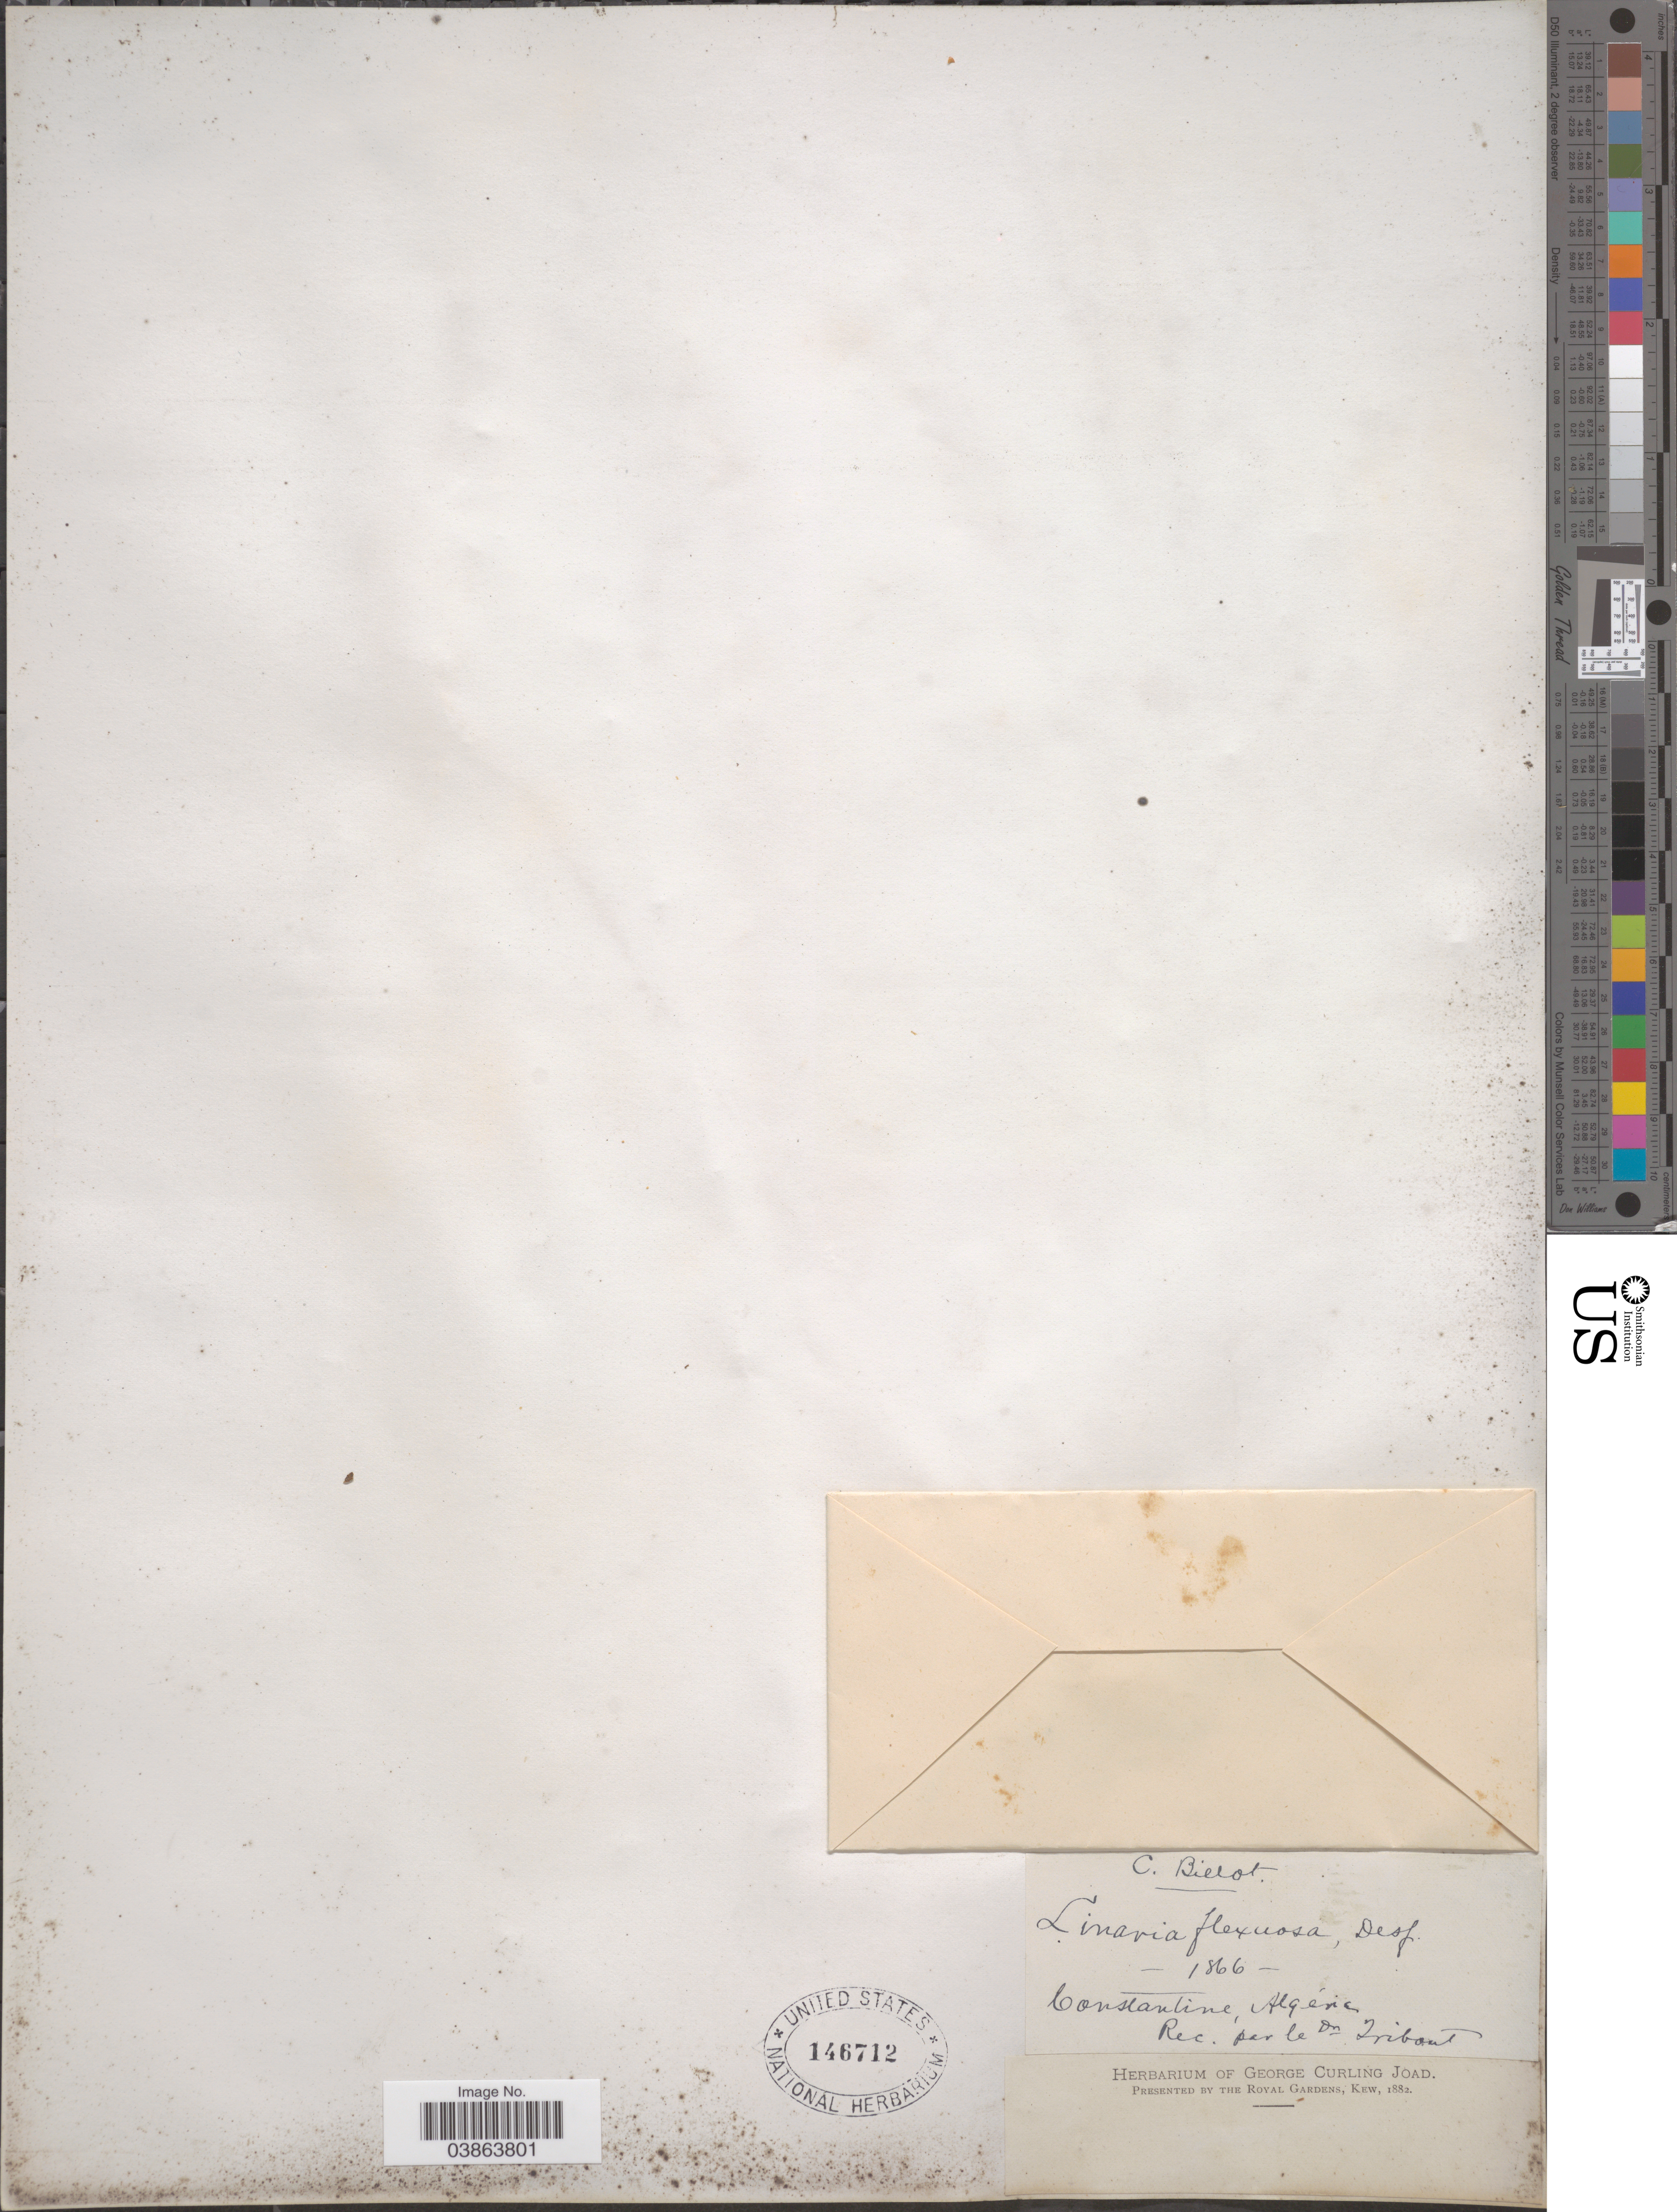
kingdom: Plantae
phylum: Tracheophyta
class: Magnoliopsida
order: Lamiales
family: Plantaginaceae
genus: Linaria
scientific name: Linaria flexuosa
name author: Desf.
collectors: C. Billot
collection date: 1866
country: Algeria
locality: Constantine.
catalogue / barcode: US 146712